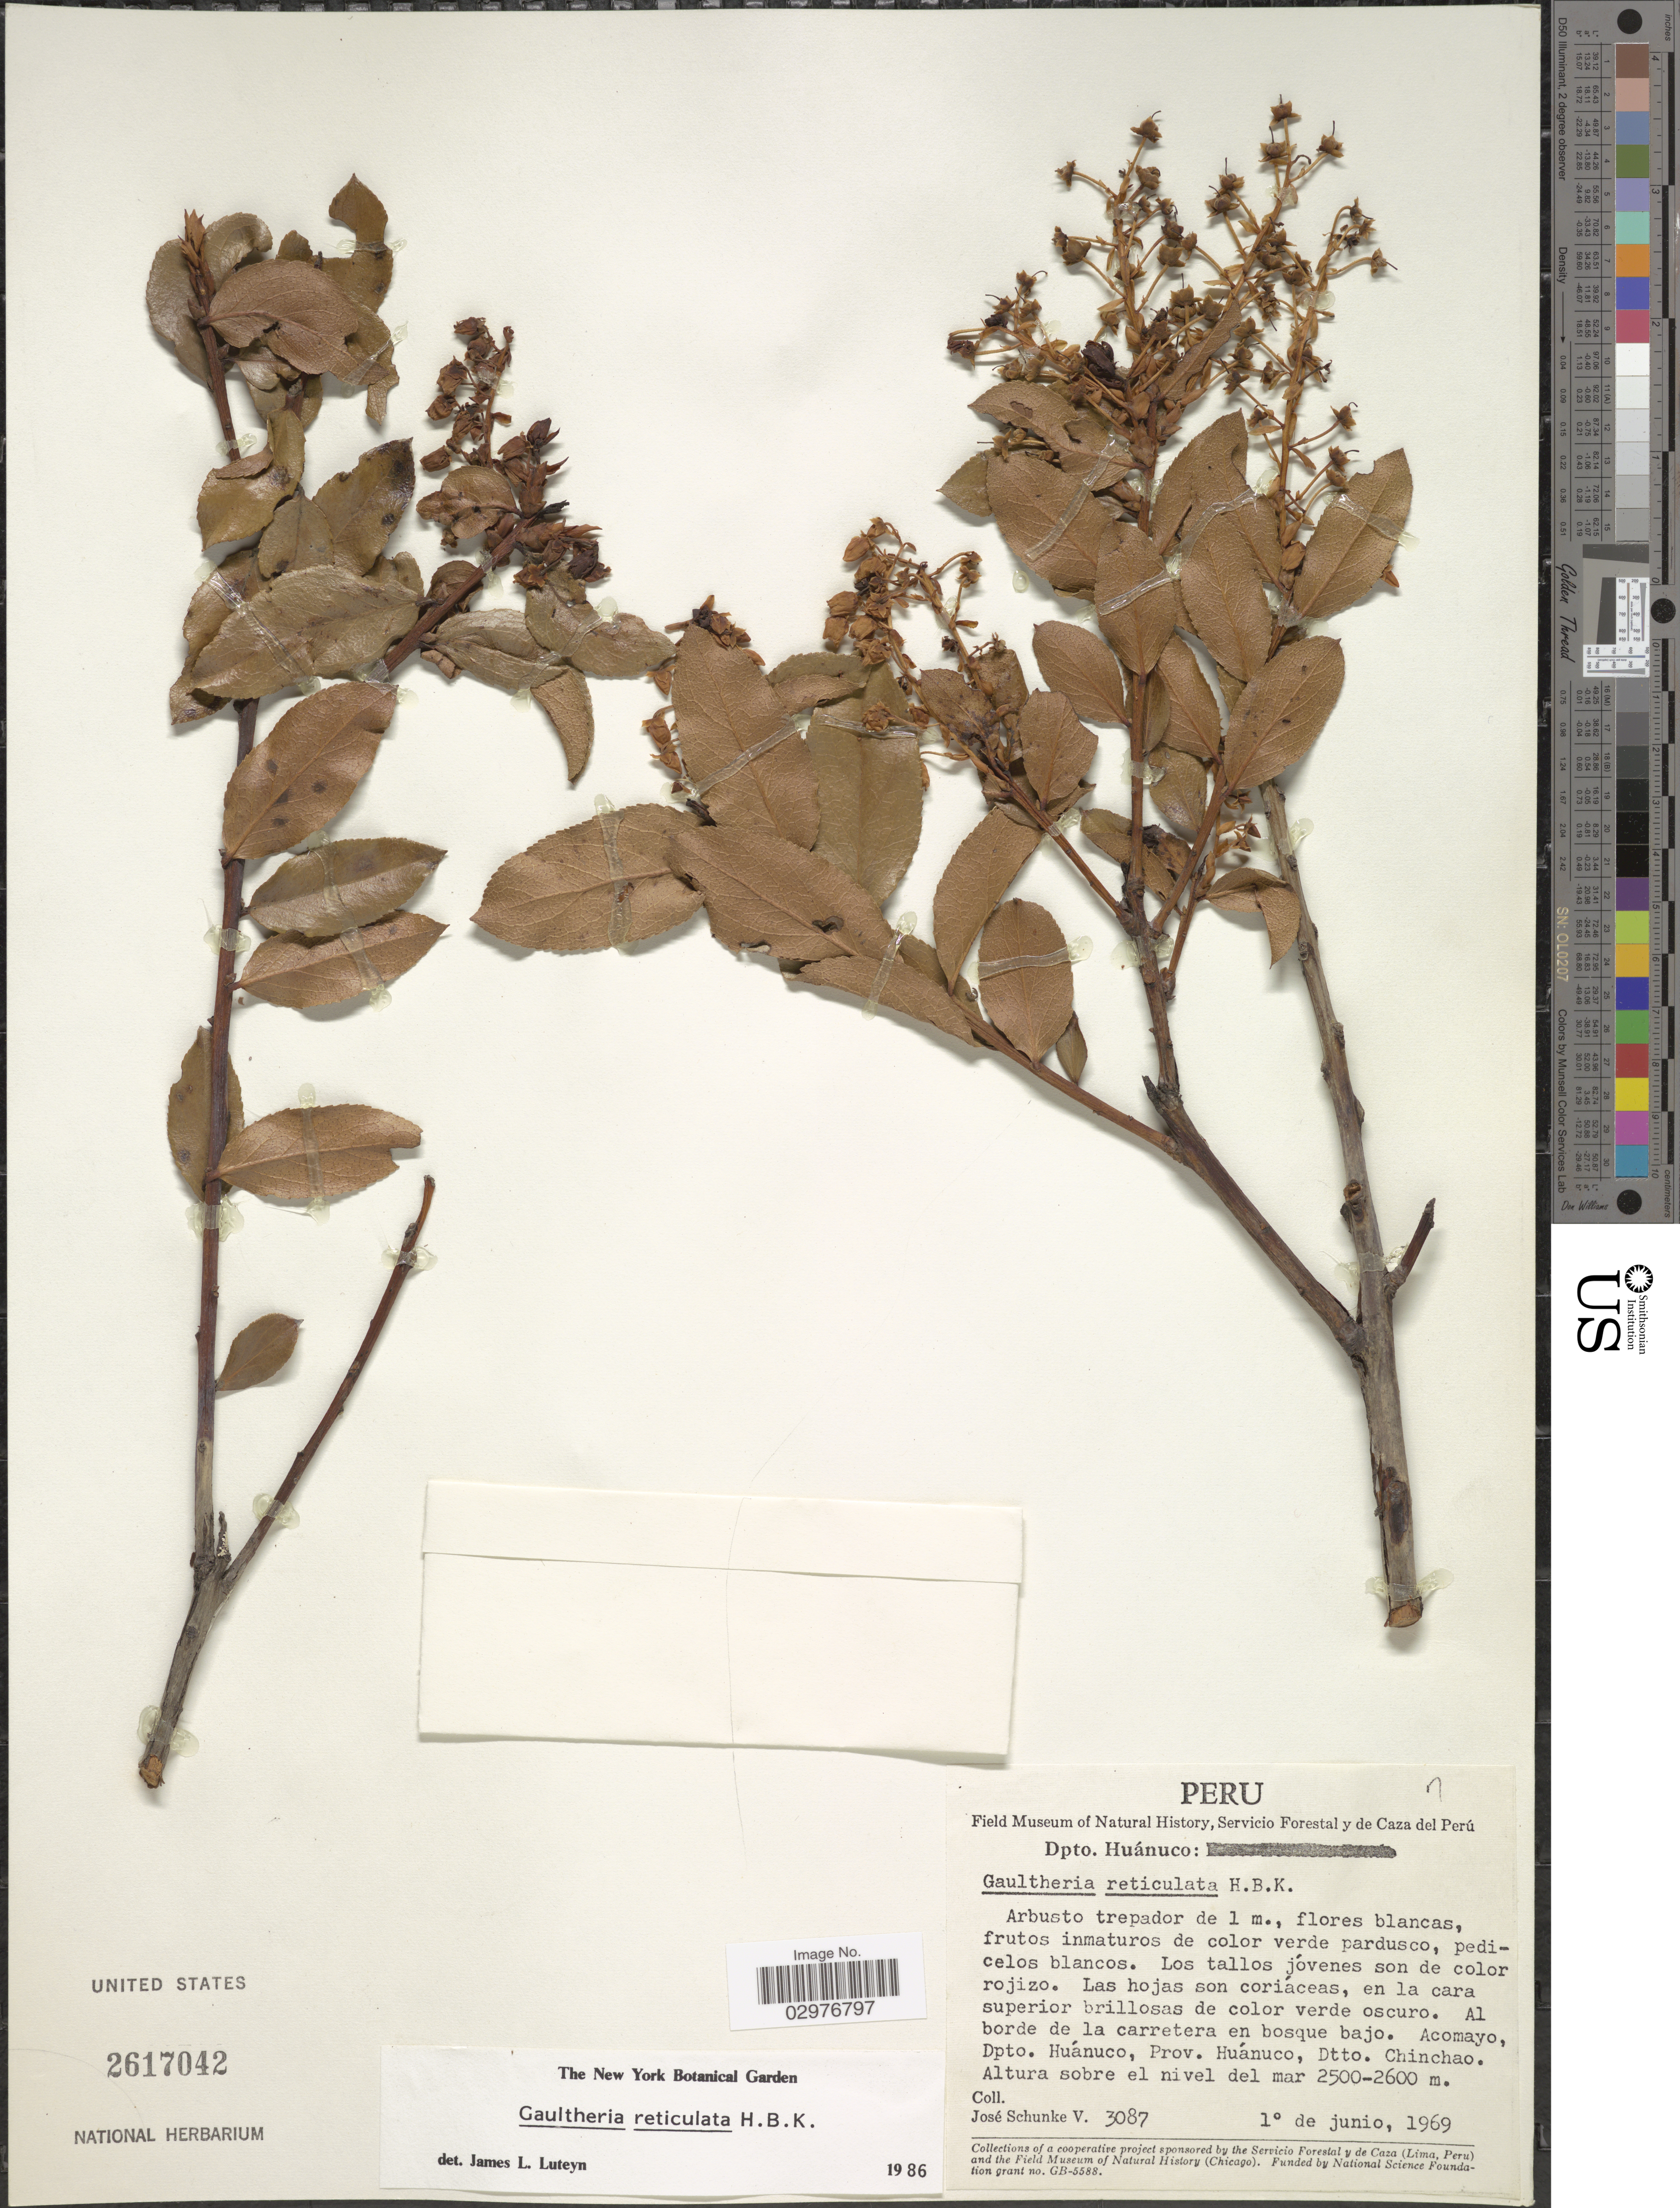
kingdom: Plantae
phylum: Tracheophyta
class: Magnoliopsida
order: Ericales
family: Ericaceae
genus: Gaultheria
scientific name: Gaultheria reticulata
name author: Kunth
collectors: J. Schunke Vigo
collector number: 3087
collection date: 1969-06-01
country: Peru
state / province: Huánuco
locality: Dpto. Huánuco. Acomayo, Dpto. Huánuco, Prov. Huánuco, Dtto. Chinchao.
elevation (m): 2500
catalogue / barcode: US 2617042